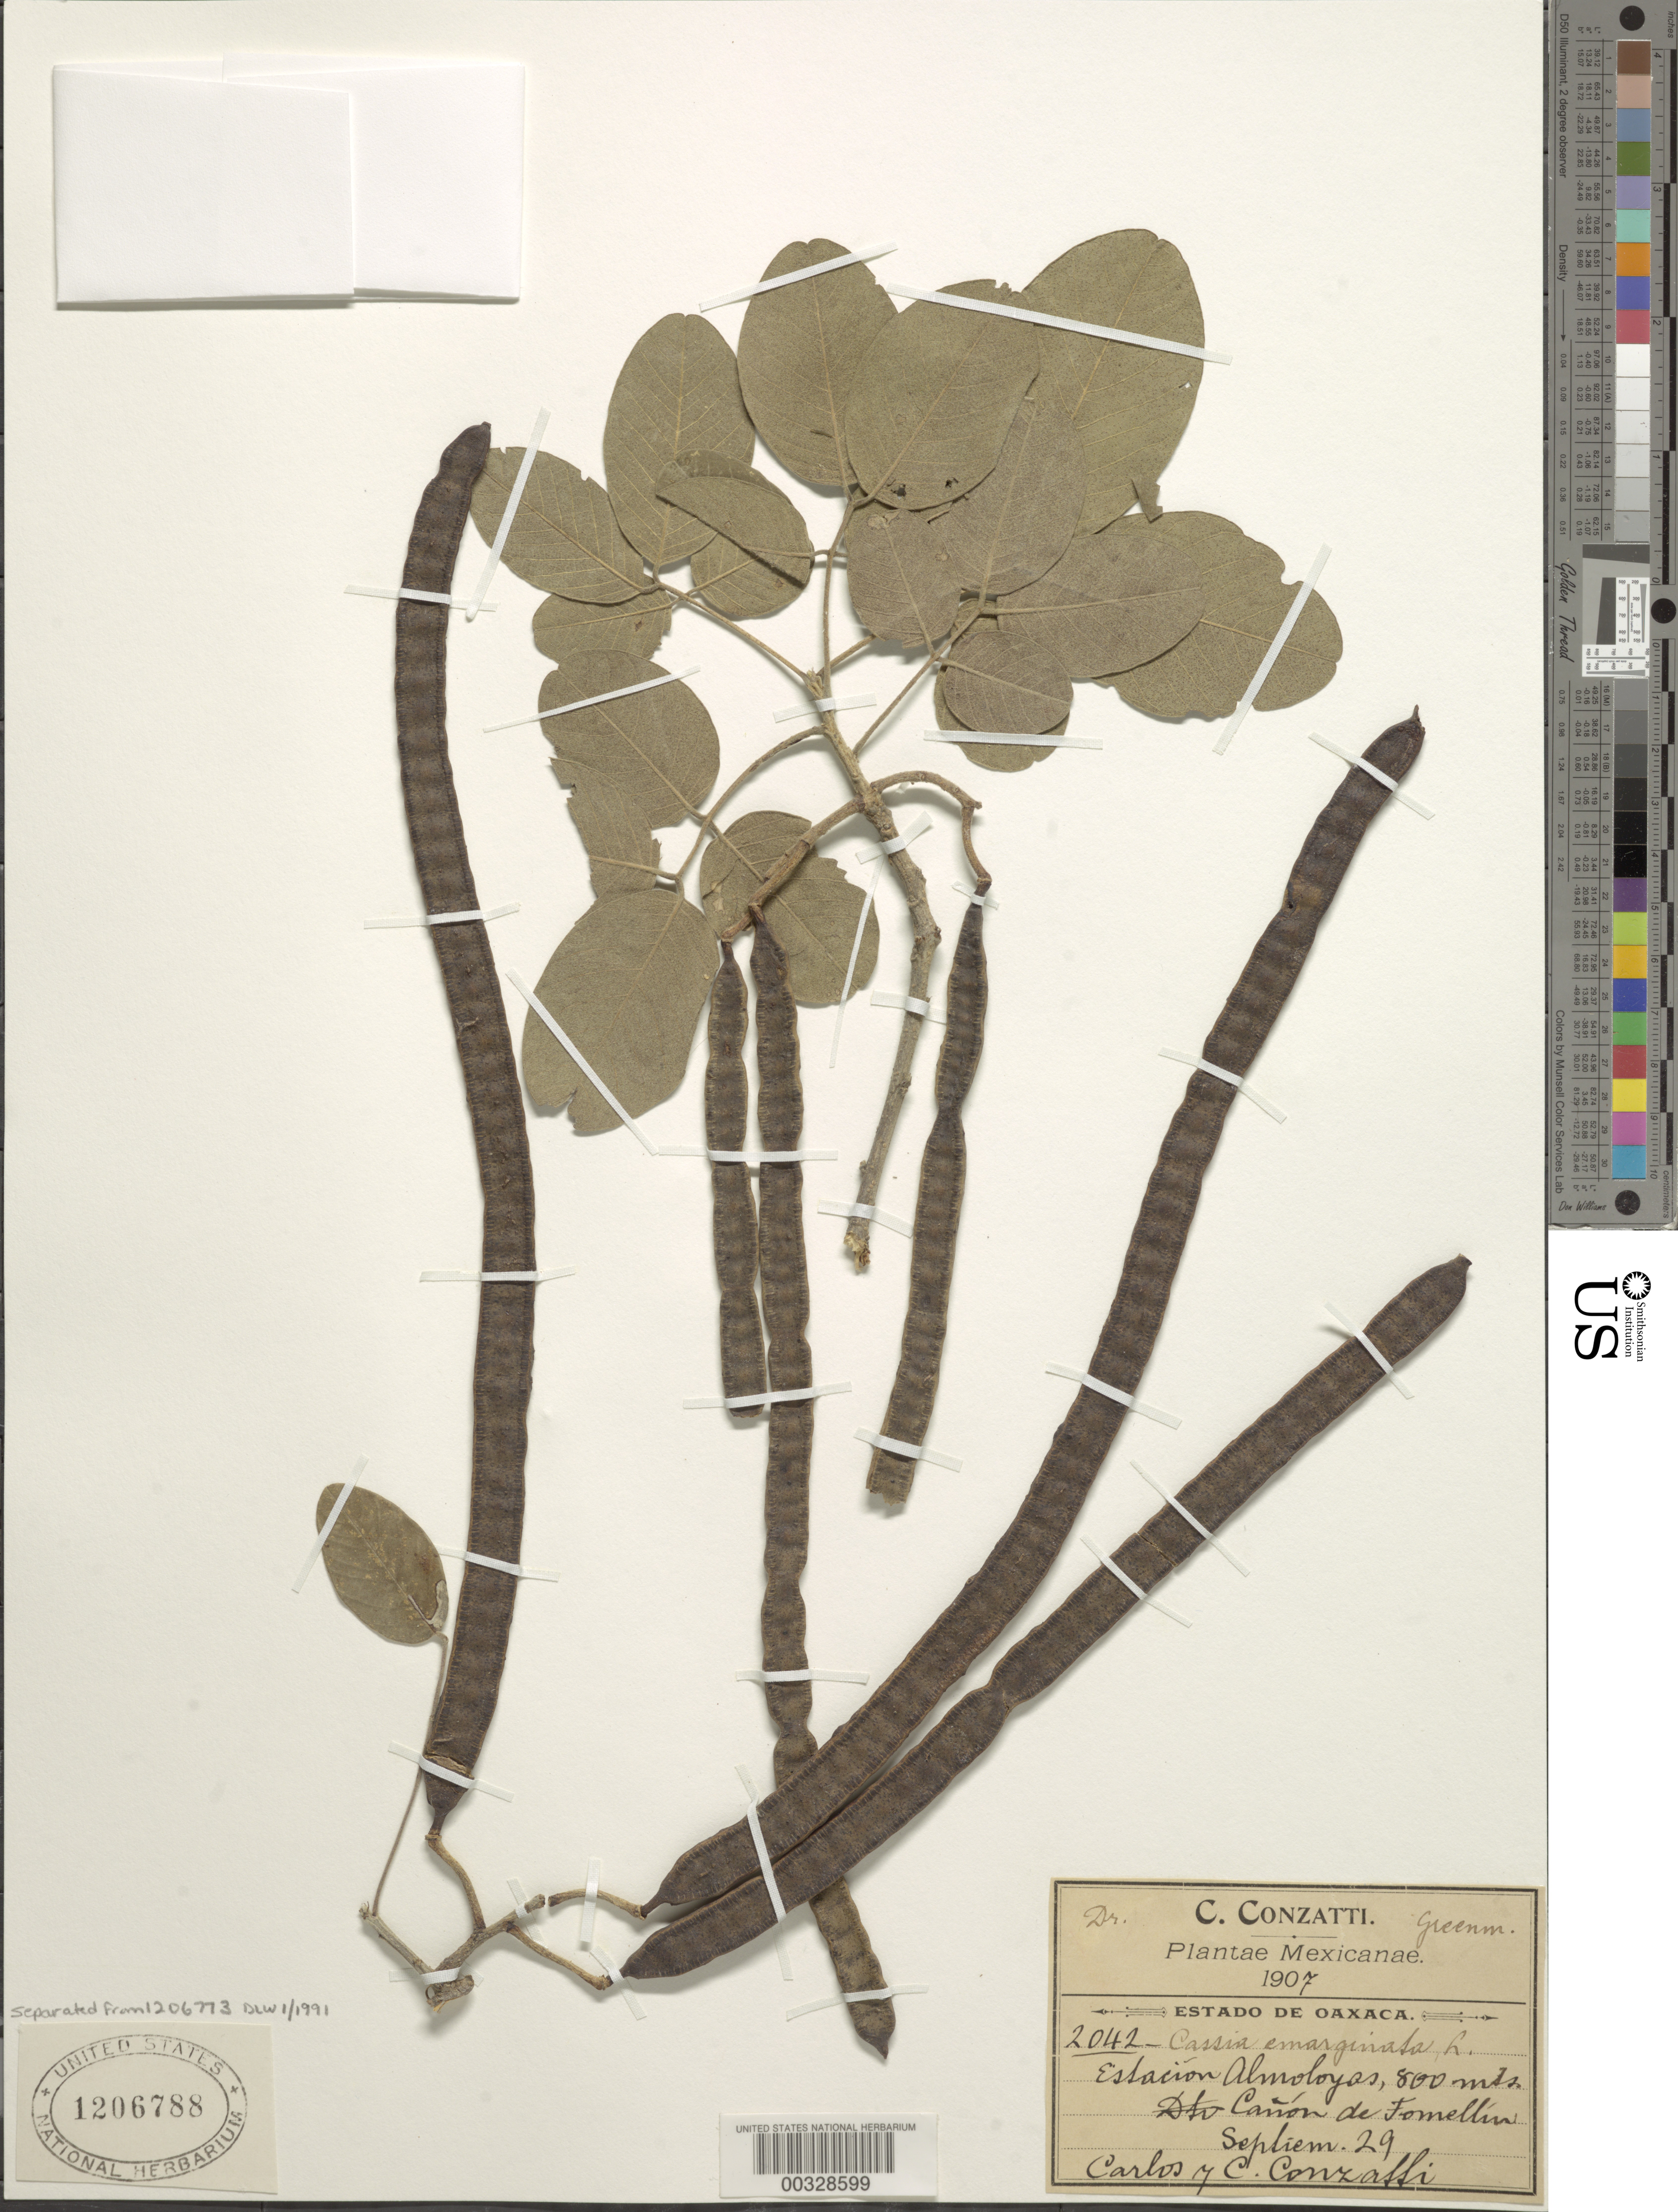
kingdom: Plantae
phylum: Tracheophyta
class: Magnoliopsida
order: Fabales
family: Fabaceae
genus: Senna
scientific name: Senna emarginata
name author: L.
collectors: C. Conzatti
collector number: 2042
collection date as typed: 29 Sep 1907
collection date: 1907-09-29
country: Mexico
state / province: Oaxaca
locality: Estacion almoloyas; canon de fomellin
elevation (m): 800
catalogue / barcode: US 1206788